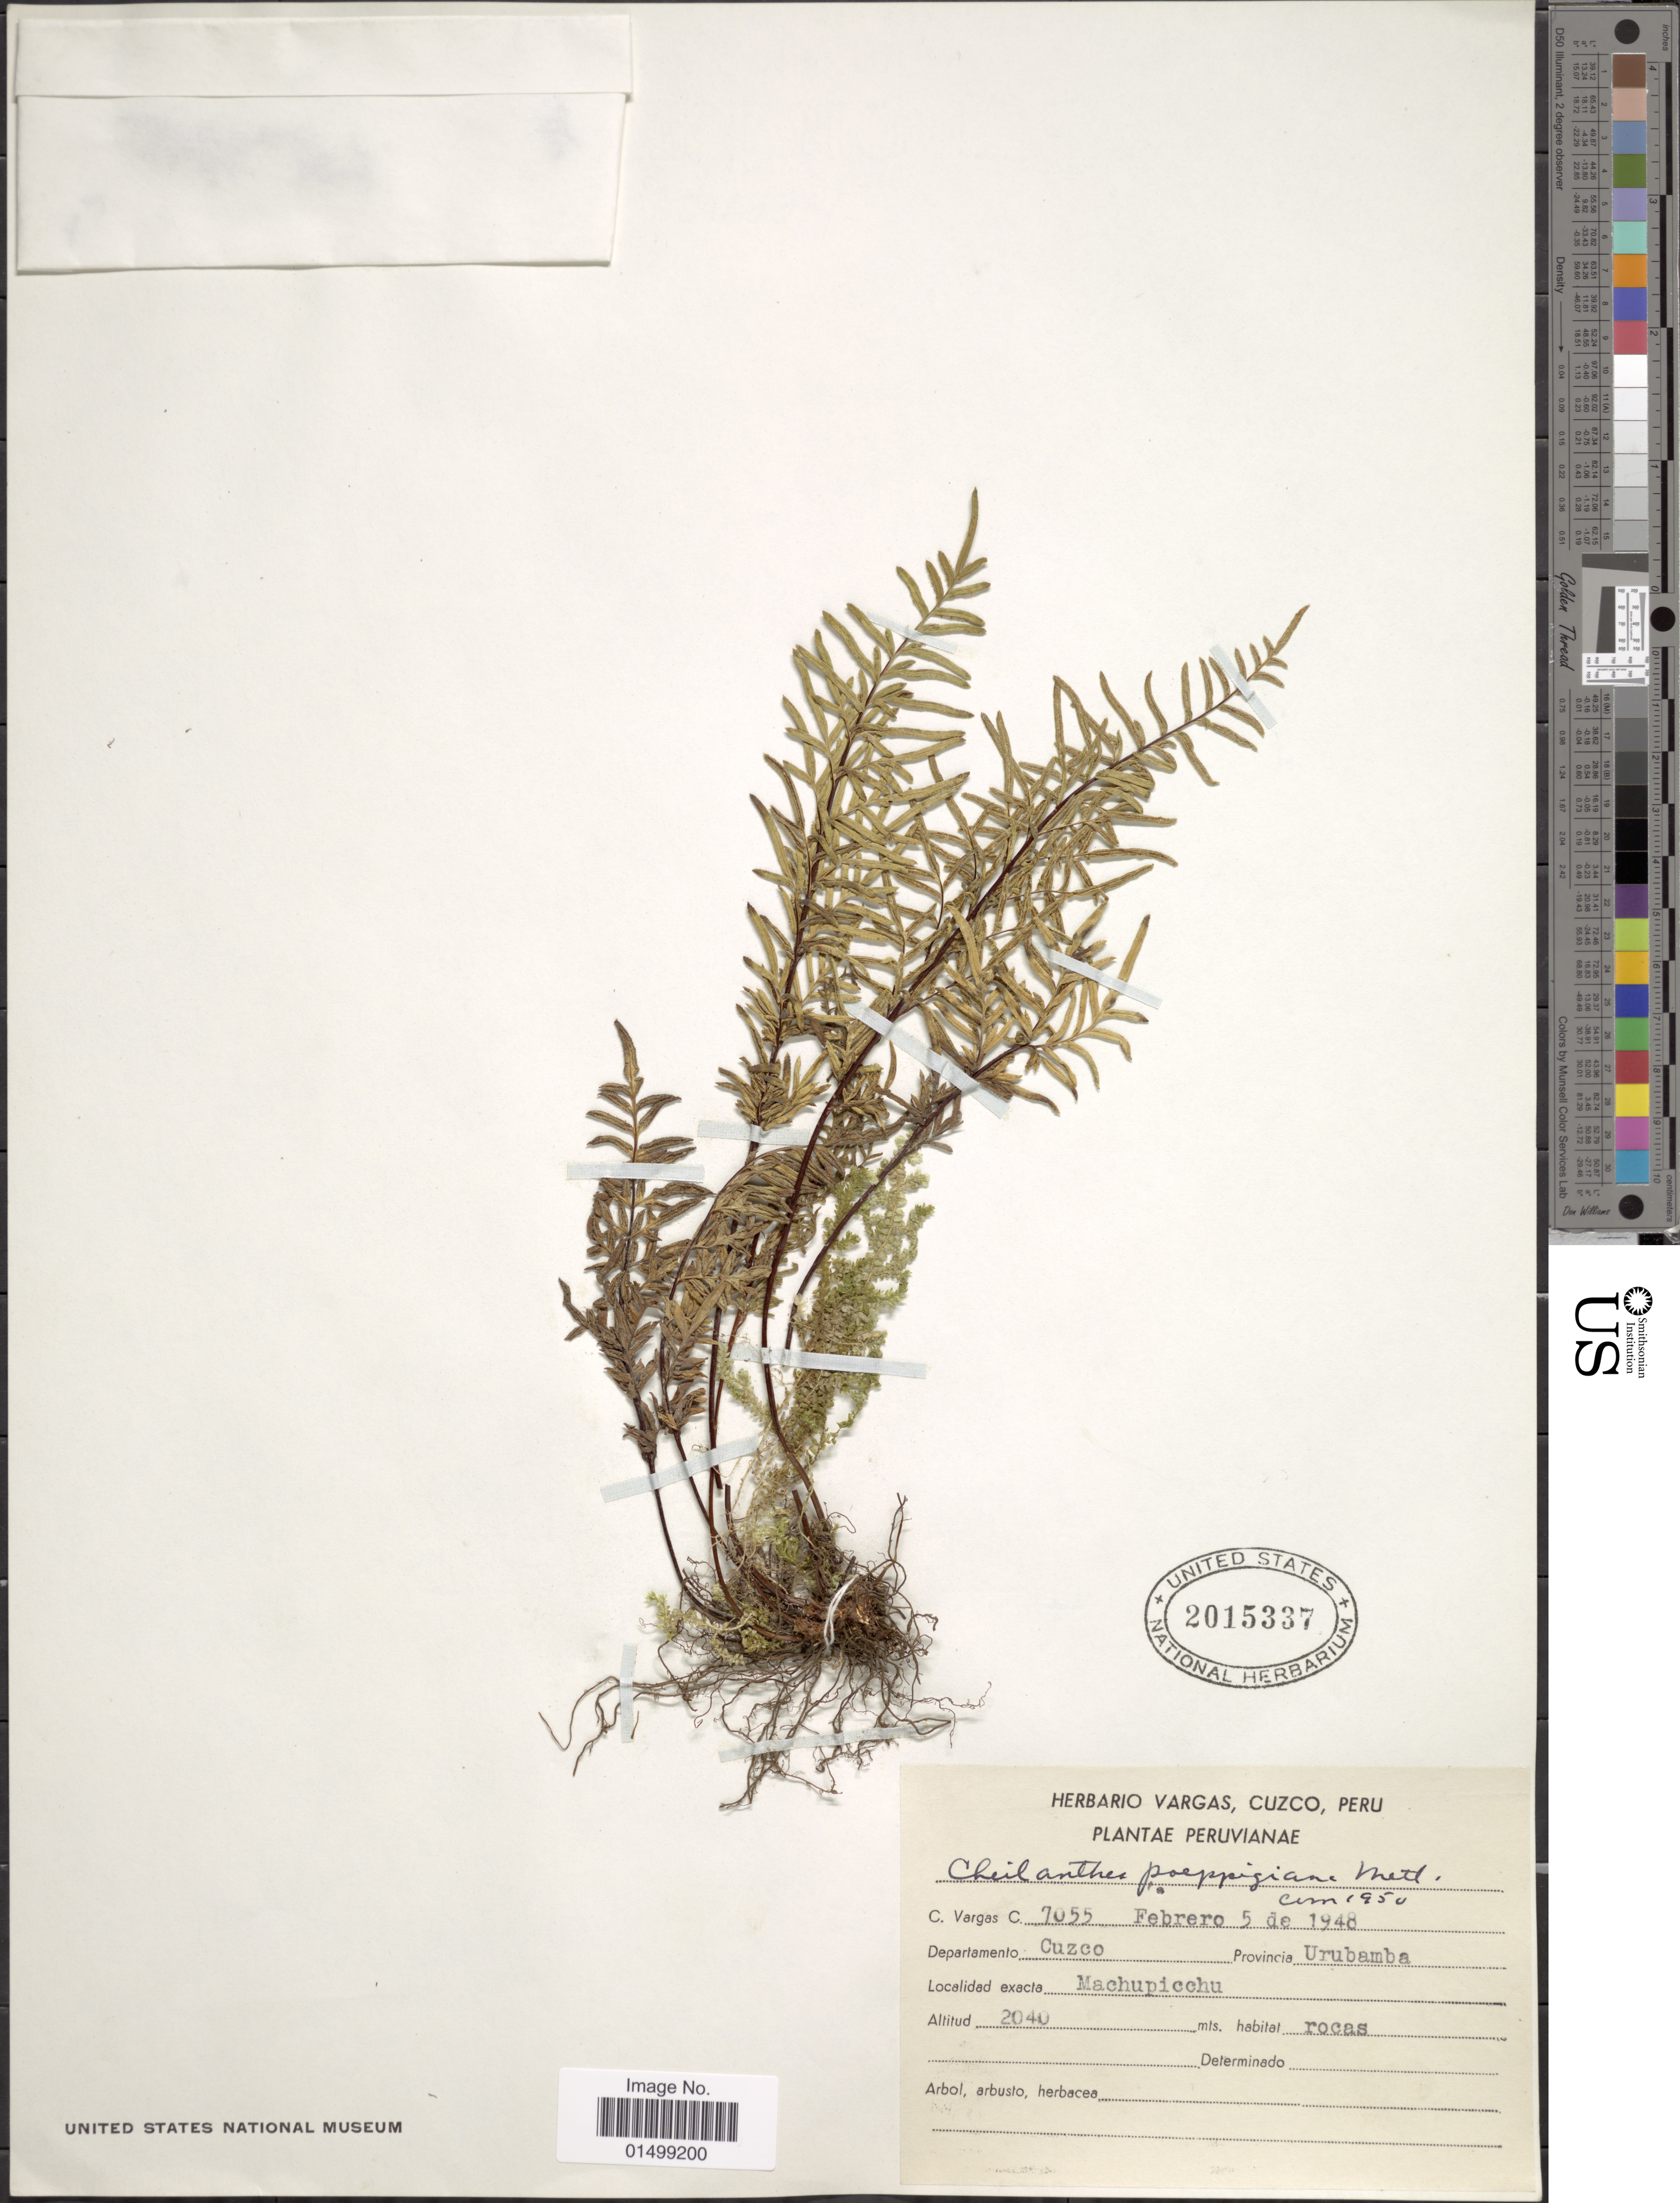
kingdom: Plantae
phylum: Tracheophyta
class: Polypodiopsida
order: Polypodiales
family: Pteridaceae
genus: Cheilanthes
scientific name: Cheilanthes poeppigiana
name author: Mett. ex Kuhn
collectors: C. Vargas Calderón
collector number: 7055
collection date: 1948-02-05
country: Peru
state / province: Cusco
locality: Provincia Urubamba, Machupicchu.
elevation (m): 2040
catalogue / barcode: US 2015337